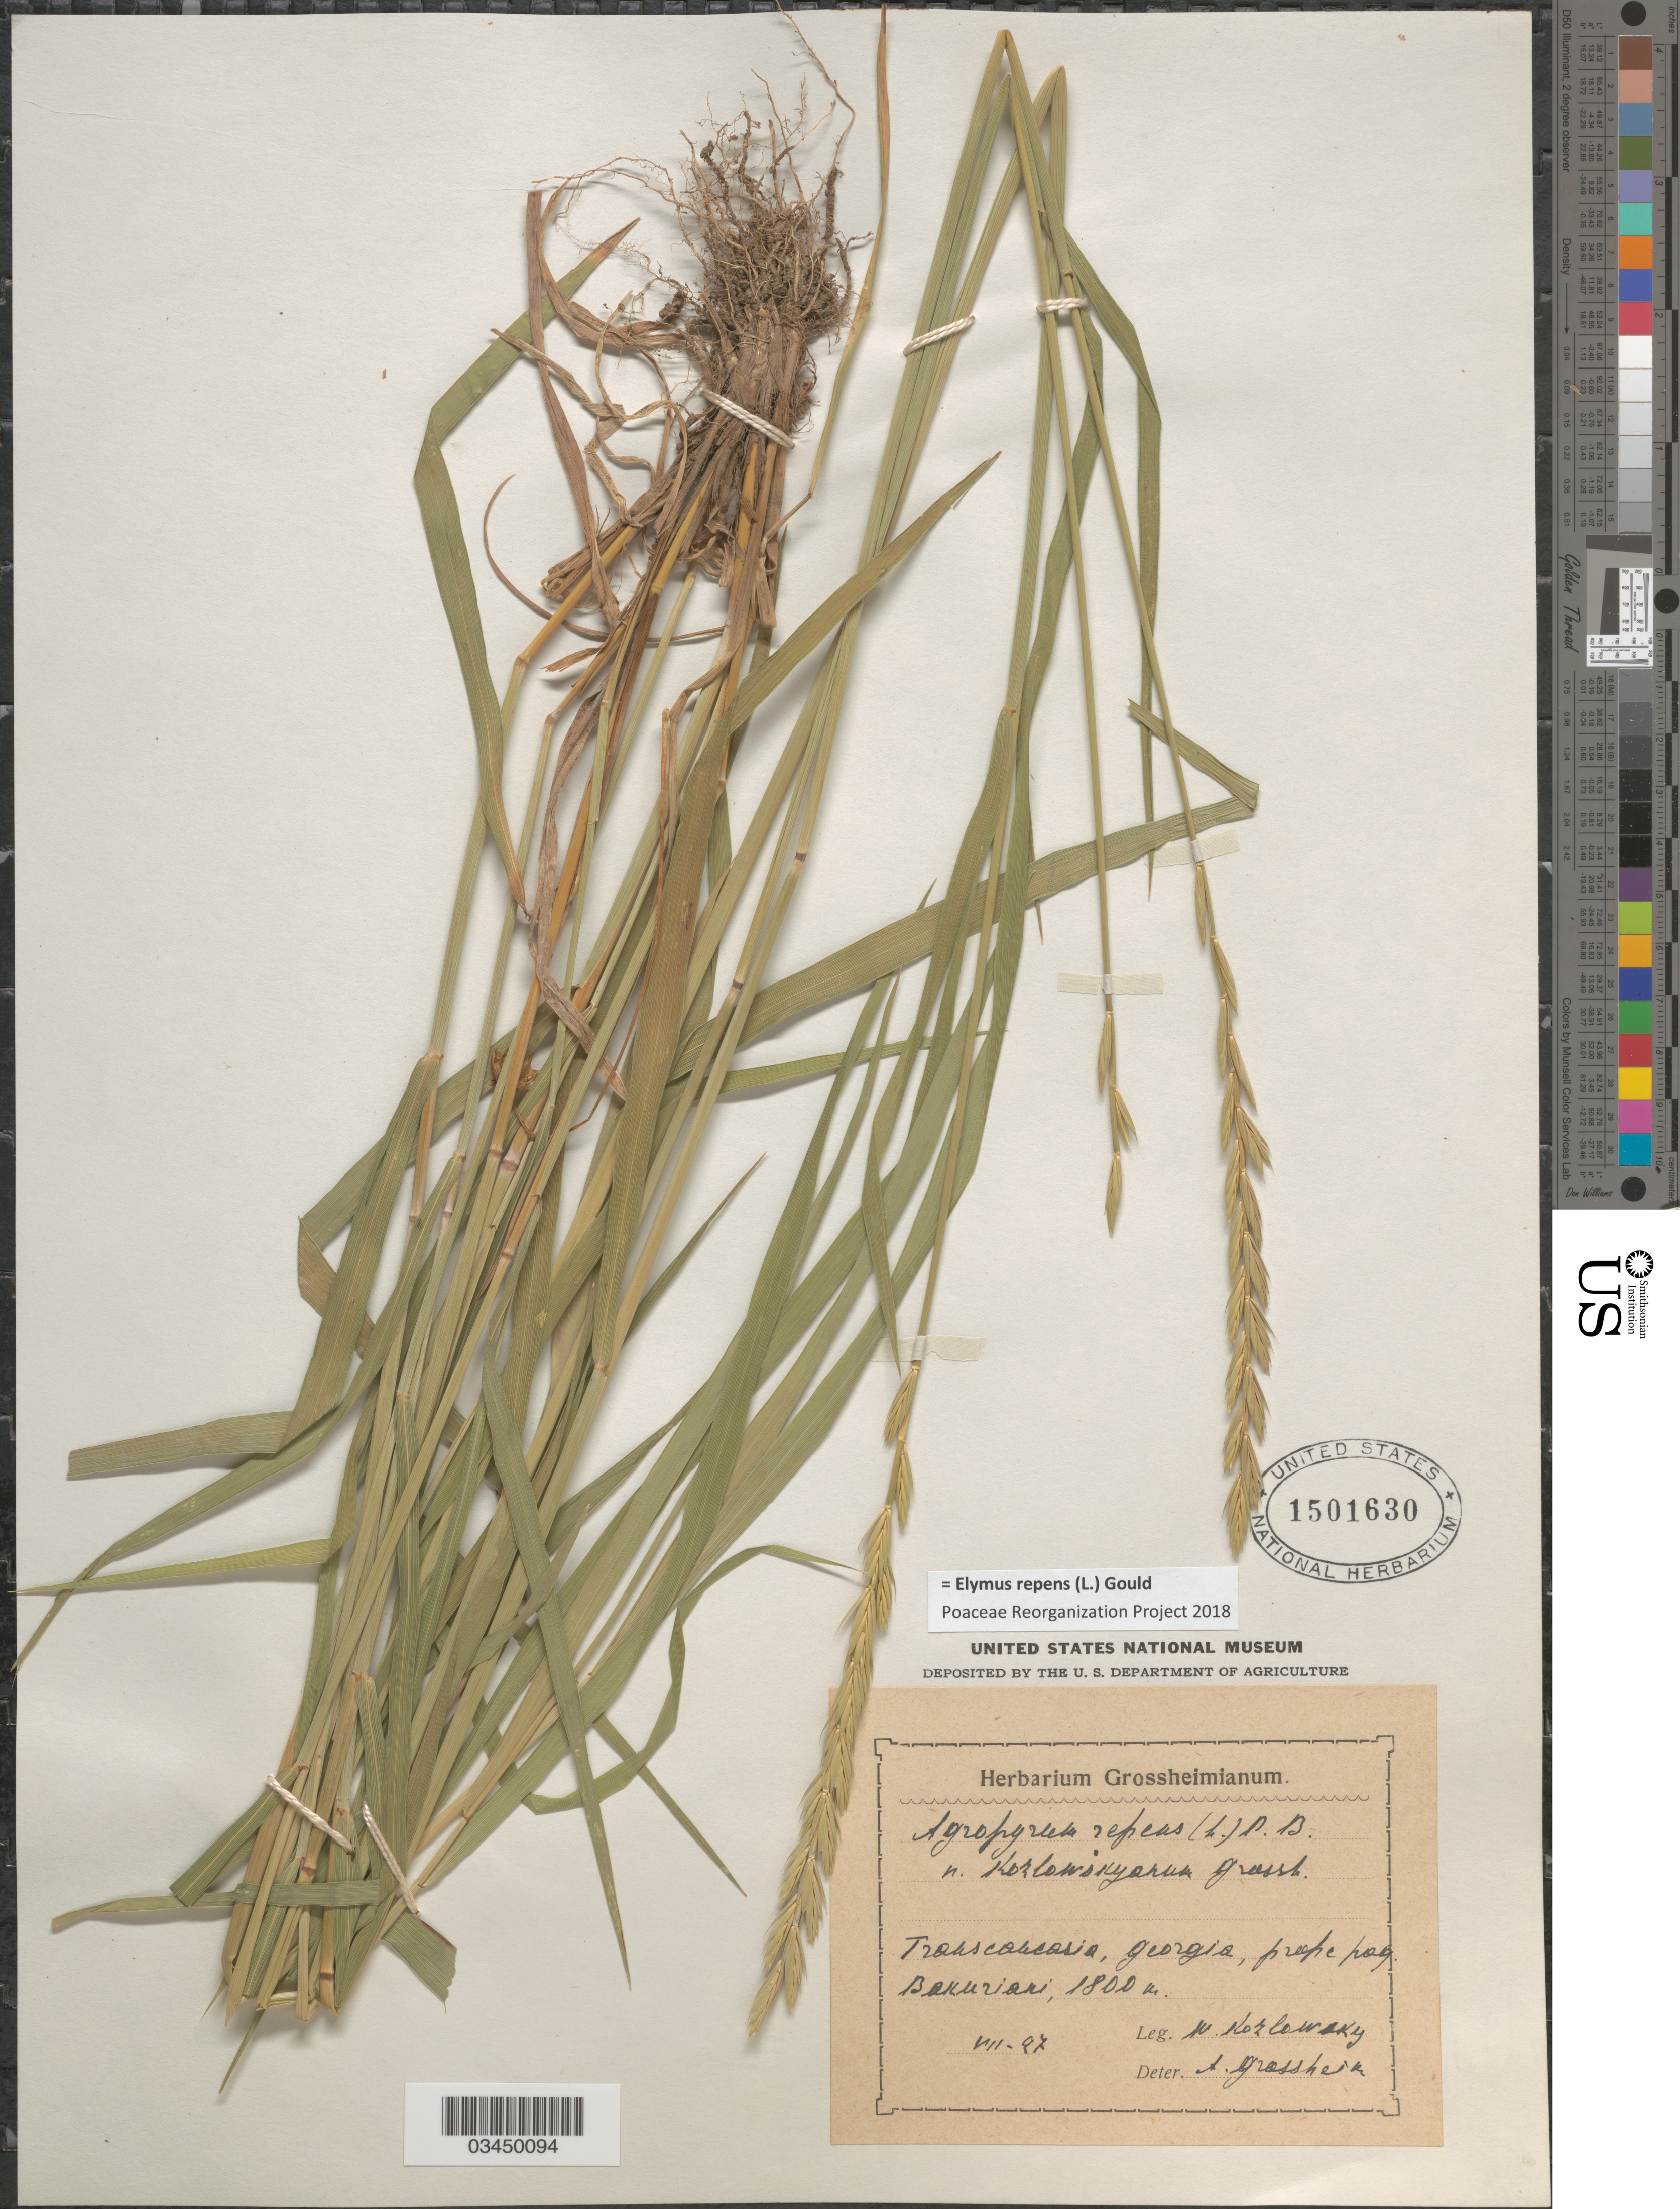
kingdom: Plantae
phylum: Tracheophyta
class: Liliopsida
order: Poales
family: Poaceae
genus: Elymus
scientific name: Elymus repens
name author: (L.) Gould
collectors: W. Kozlowsky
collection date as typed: Transcribed d/m/y: /7/27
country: Georgia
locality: Transcaucasia, prope pag. Bakuriani.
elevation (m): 1800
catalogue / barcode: US 1501630